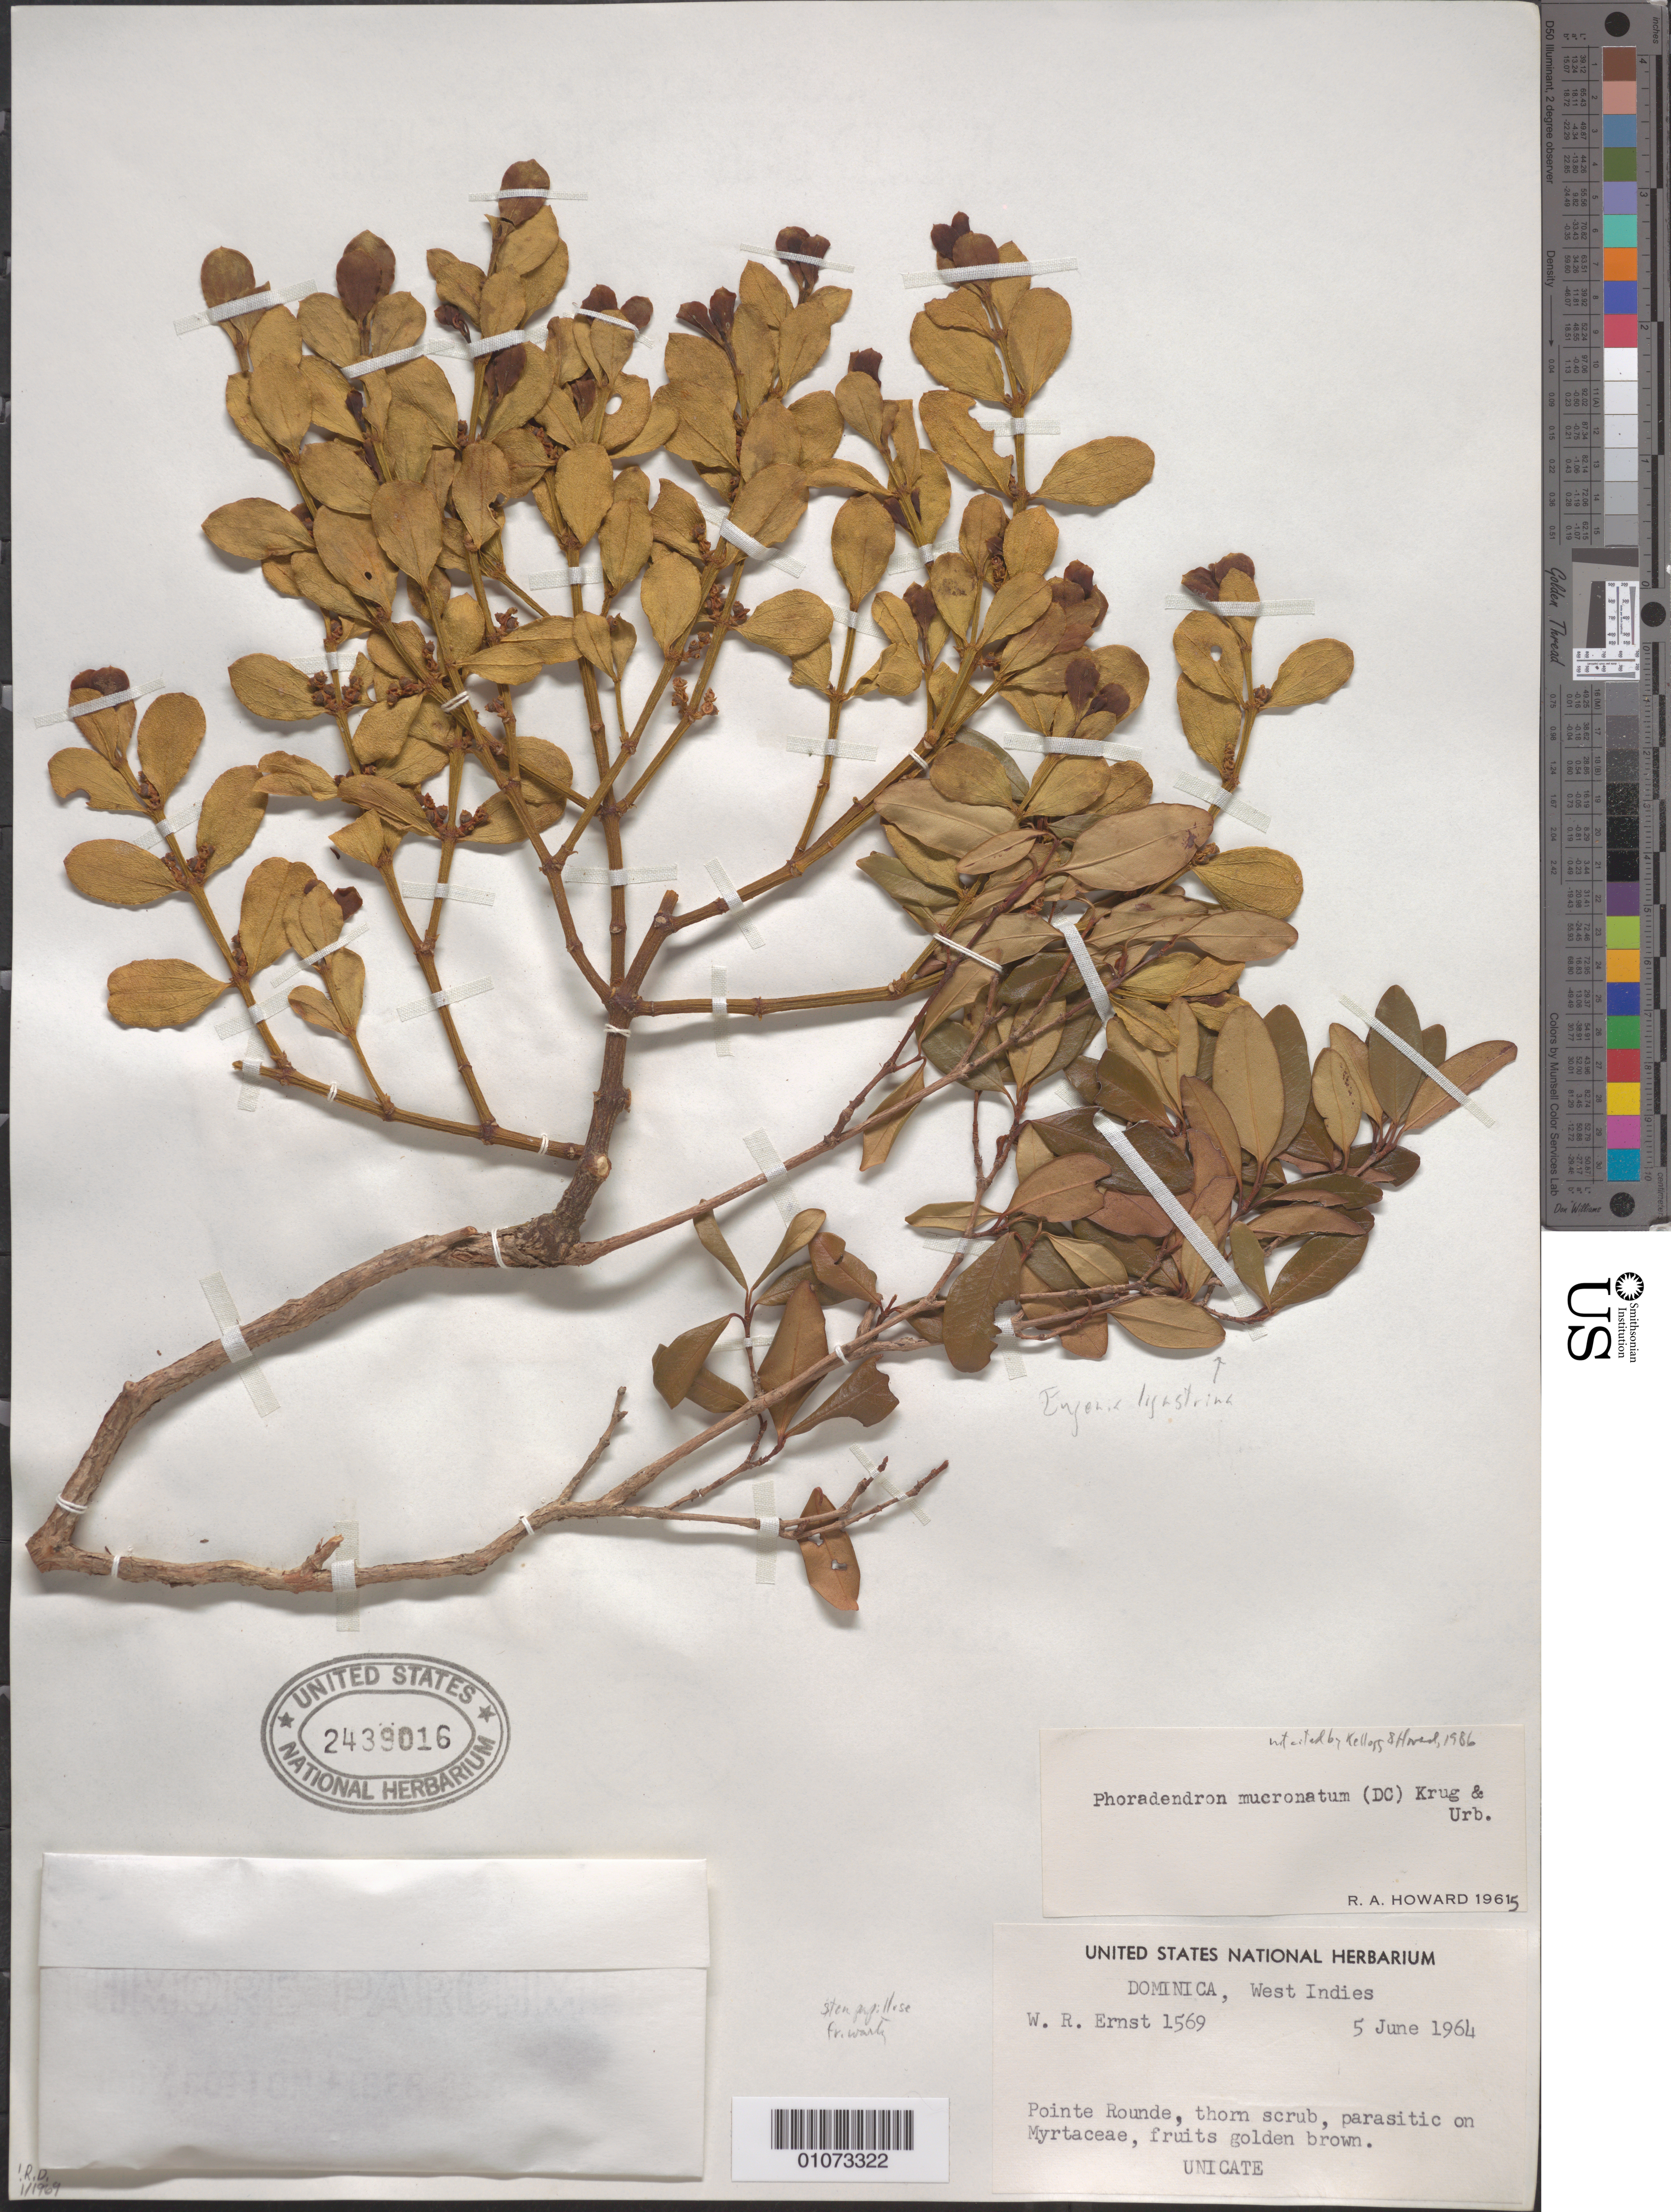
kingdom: Plantae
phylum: Tracheophyta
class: Magnoliopsida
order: Santalales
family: Viscaceae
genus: Phoradendron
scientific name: Phoradendron mucronatum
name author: (DC.) Krug & Urb.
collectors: W. R. Ernst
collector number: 1569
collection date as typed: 05 Jun 1964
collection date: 1964-06-05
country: Dominica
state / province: St. John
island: Dominica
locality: Pointe Rounde (Ronde)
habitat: Thorn scrub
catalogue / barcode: US 2439016